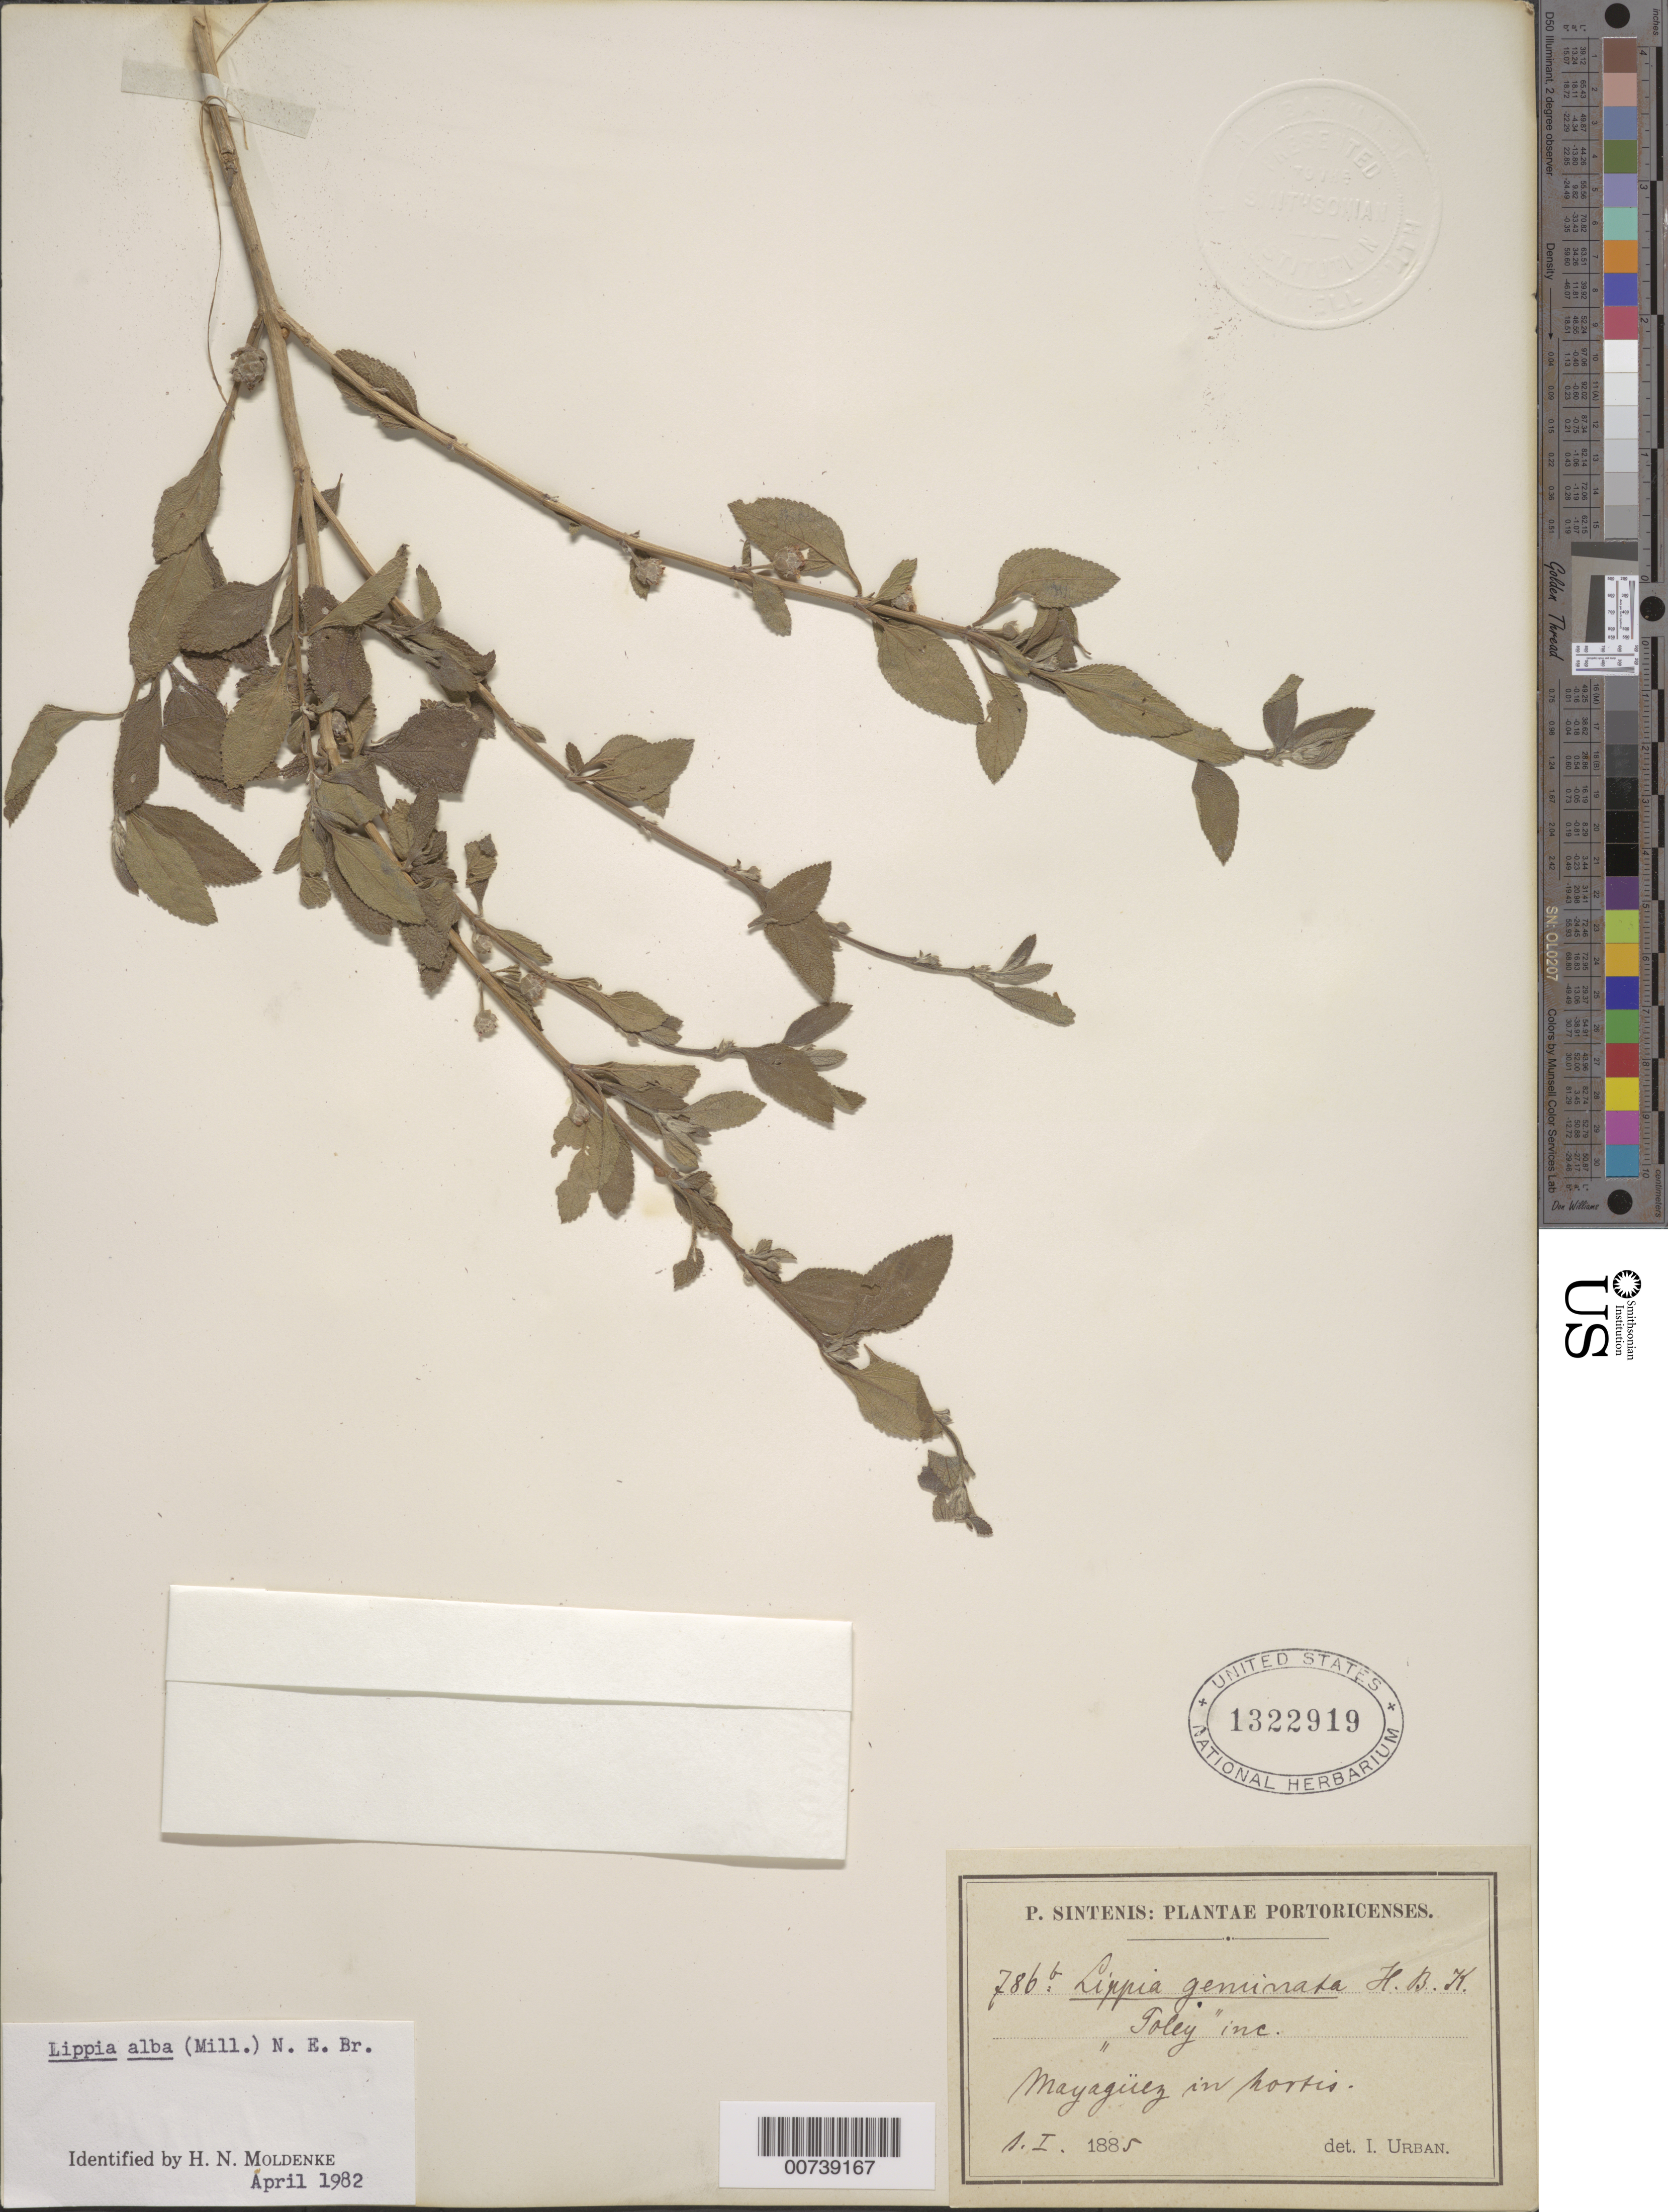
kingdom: Plantae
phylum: Tracheophyta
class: Magnoliopsida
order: Lamiales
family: Verbenaceae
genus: Lippia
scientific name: Lippia alba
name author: (Mill.) N.E. Br. ex Britton & P. Wilson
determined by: Moldenke, H. N.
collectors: P. Sintenis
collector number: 786b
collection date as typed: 01 Jan 1885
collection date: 1885-01-01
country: Puerto Rico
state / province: Mayagüez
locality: Mayaguez, in hortis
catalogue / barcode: US 1322919